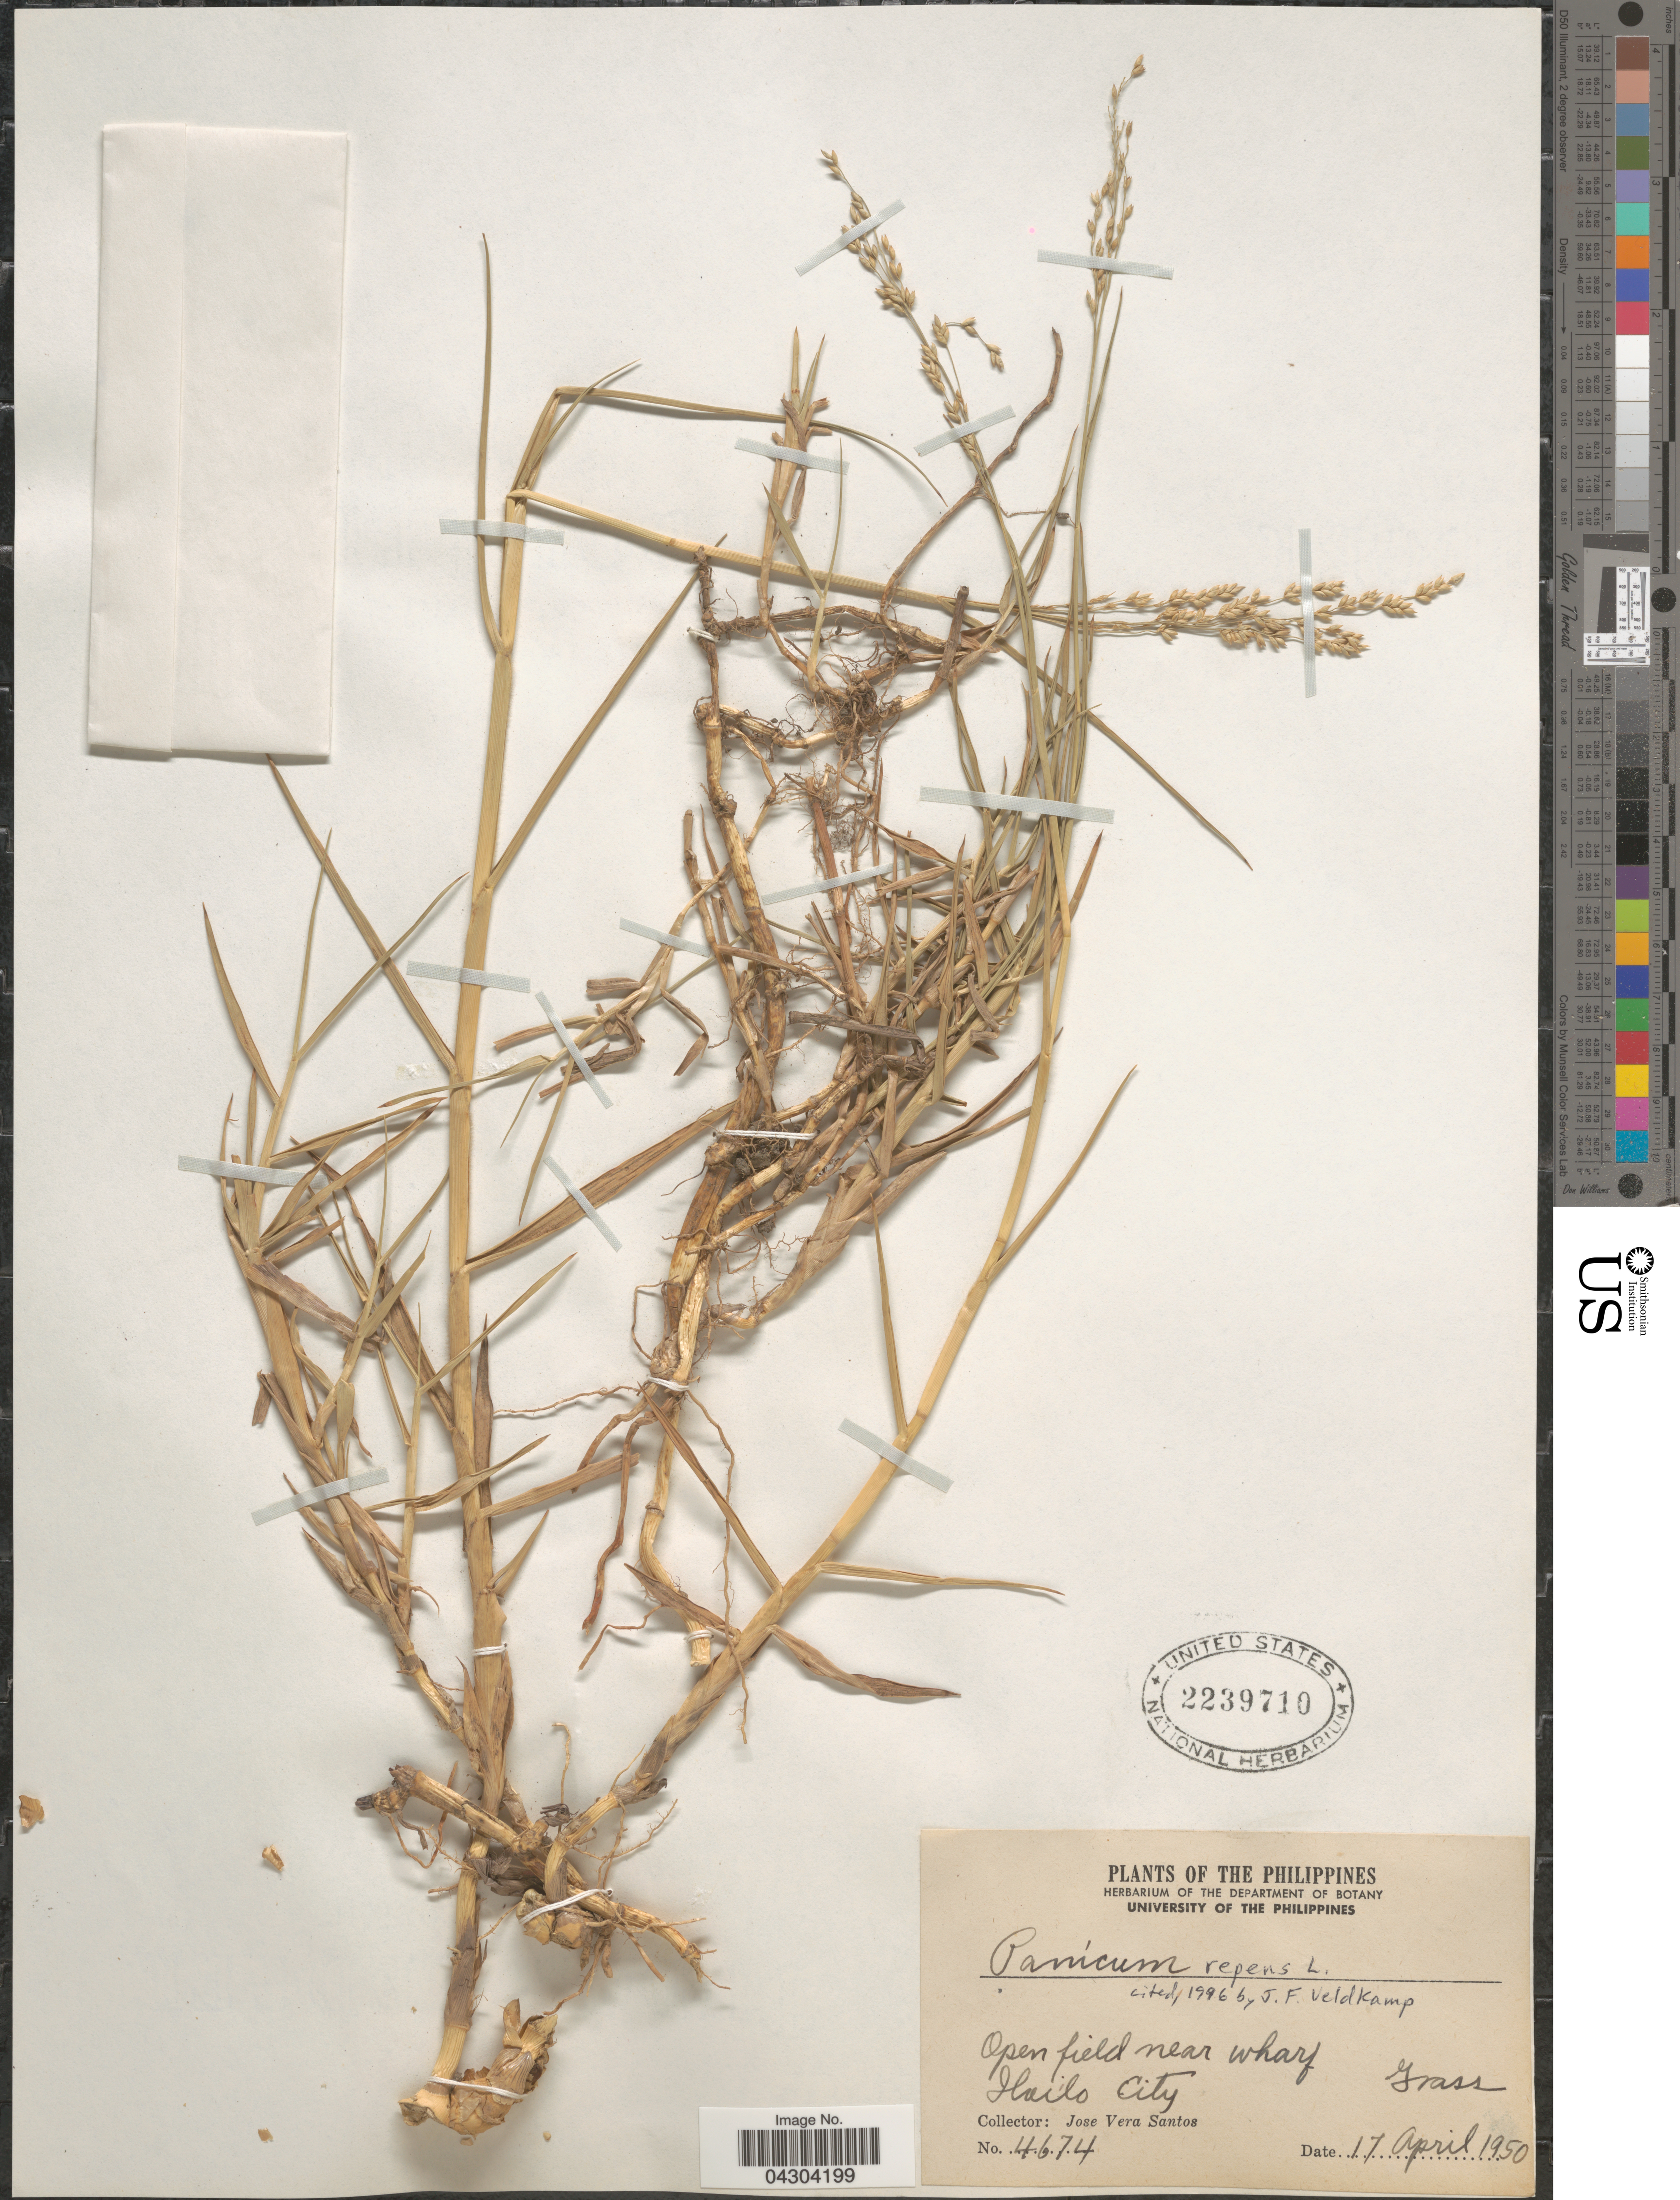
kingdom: Plantae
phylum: Tracheophyta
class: Liliopsida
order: Poales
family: Poaceae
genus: Panicum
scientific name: Panicum repens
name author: L.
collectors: J. V. Santos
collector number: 4674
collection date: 1950-04-17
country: Philippines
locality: Open field near wharf Hailo City.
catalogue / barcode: US 2239710